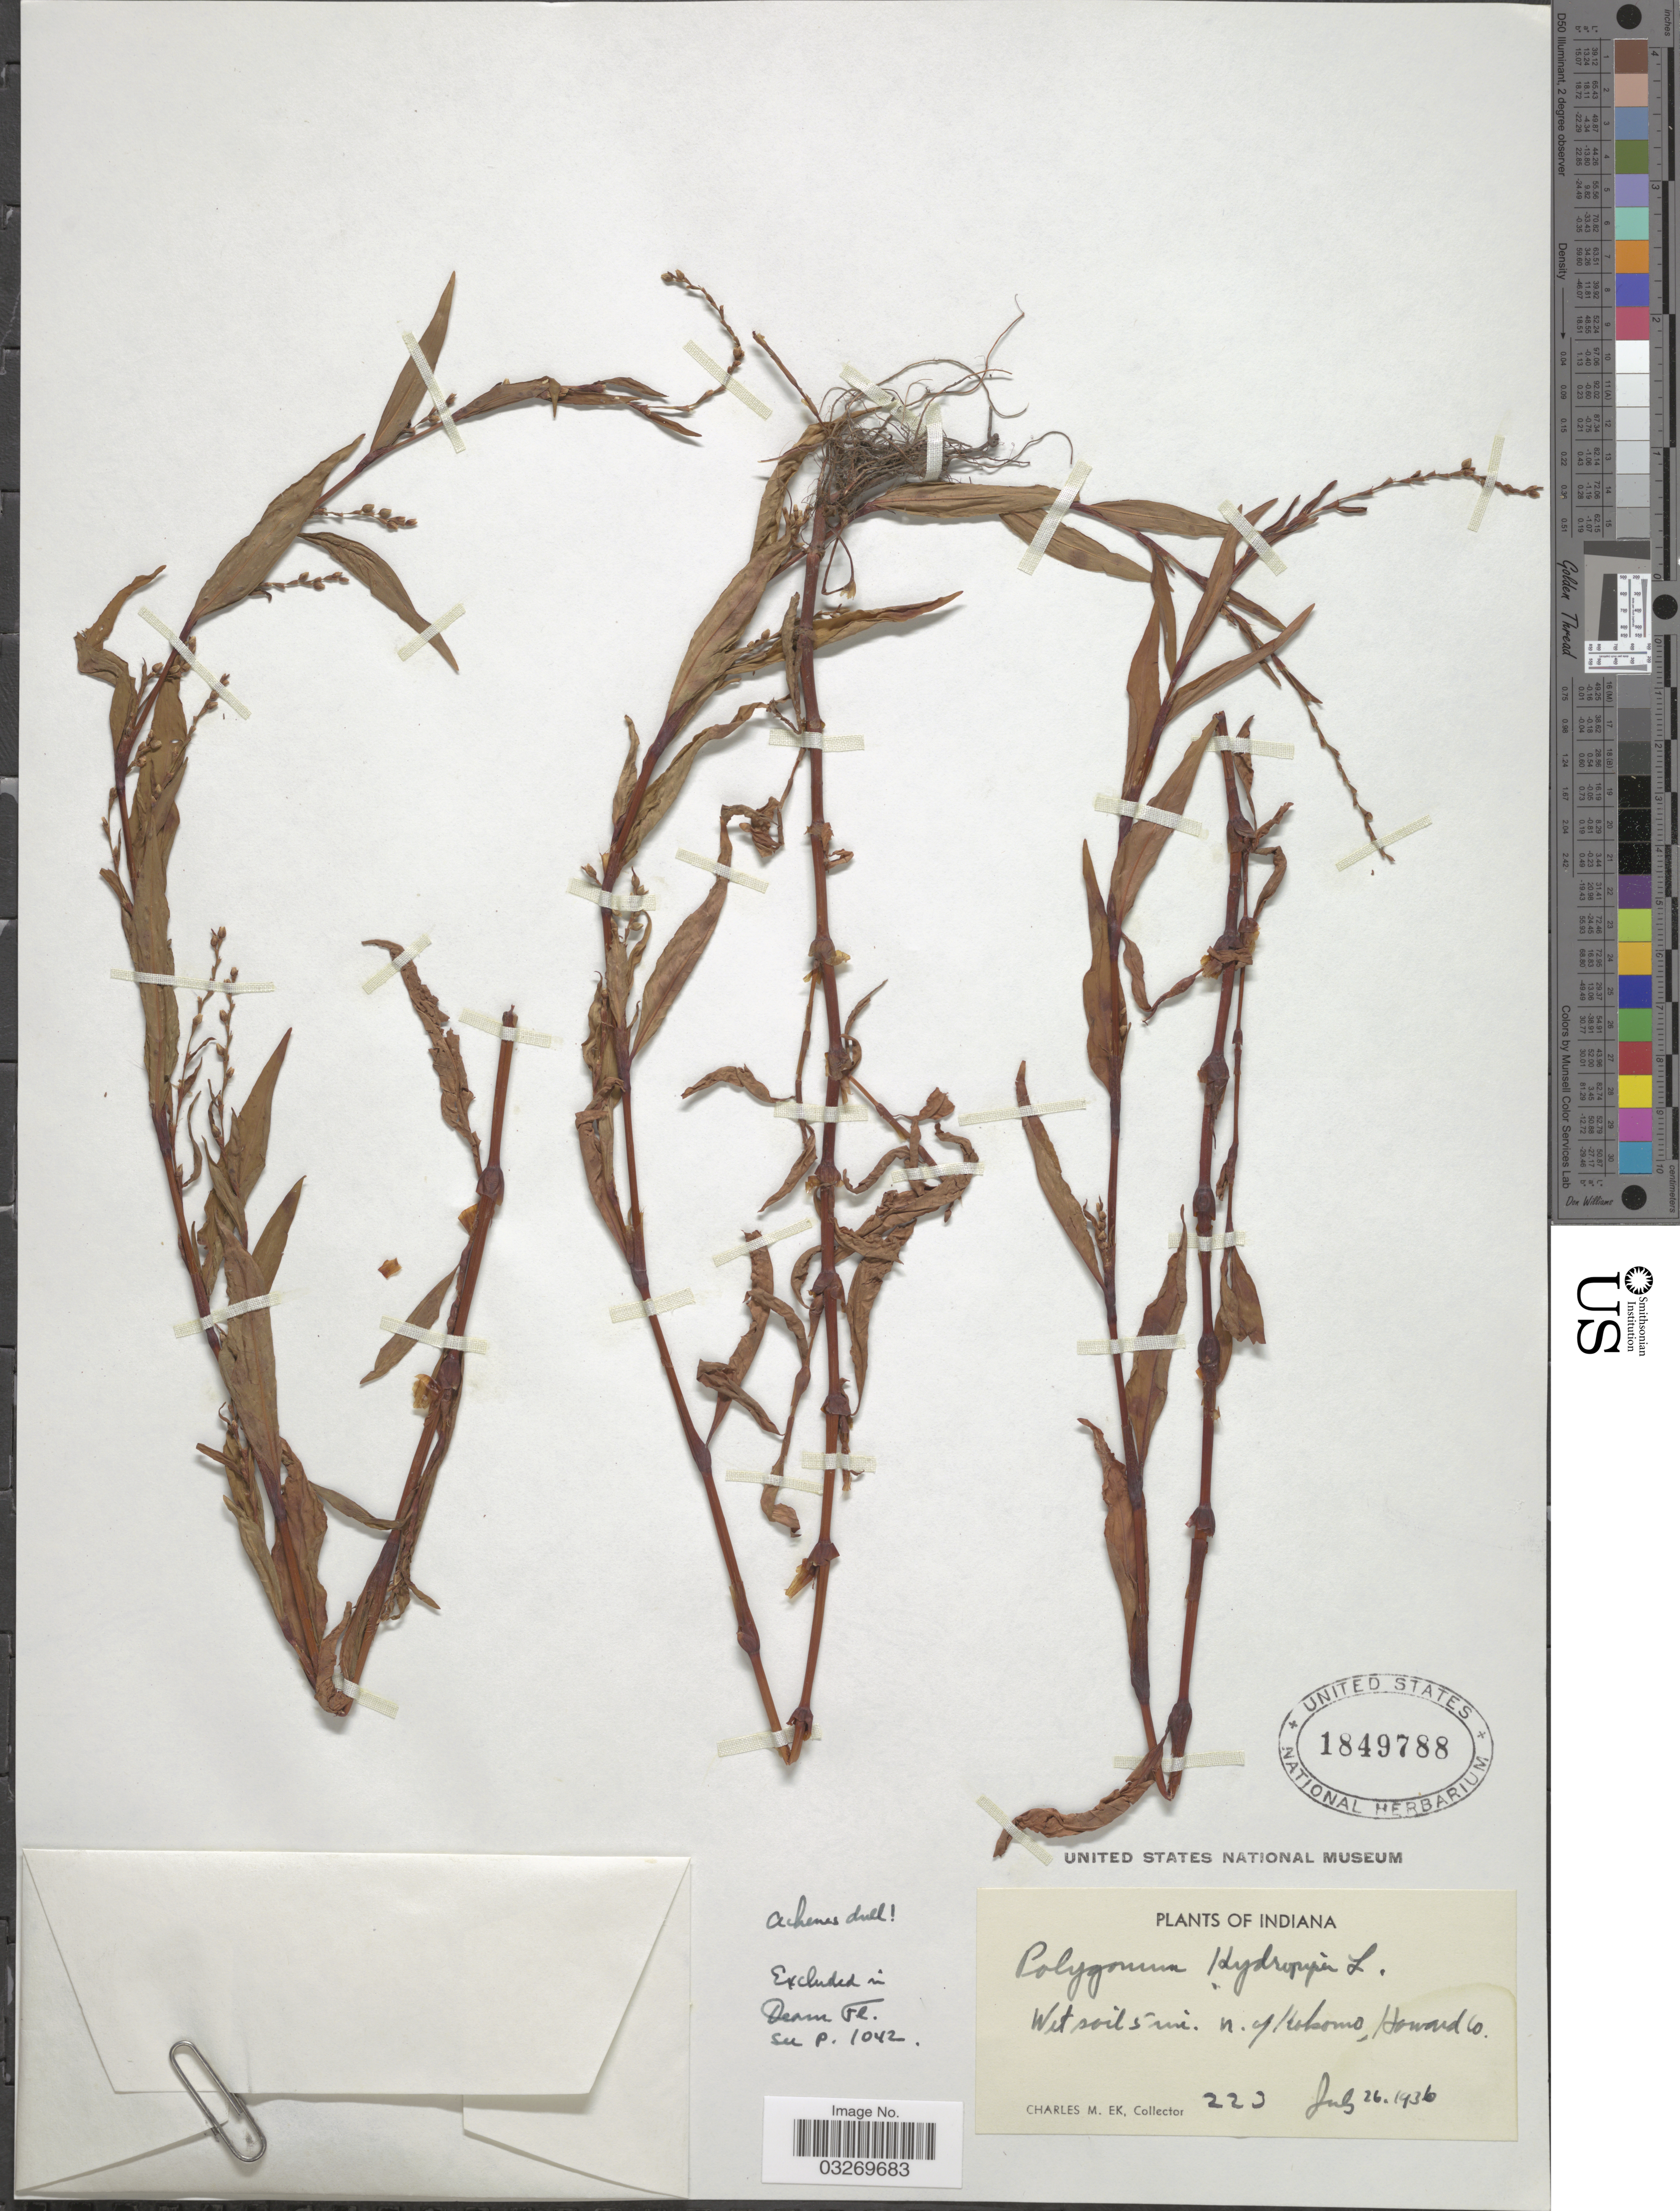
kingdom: Plantae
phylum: Tracheophyta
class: Magnoliopsida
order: Caryophyllales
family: Polygonaceae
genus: Persicaria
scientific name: Persicaria hydropiper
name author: (L.) Delarbre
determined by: Atha, D. E.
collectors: C. Ek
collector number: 223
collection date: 1936-07-26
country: United States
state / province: Indiana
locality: Wet soil 5 mi. N. of Kokomo, Howard Co.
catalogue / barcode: US 1849788